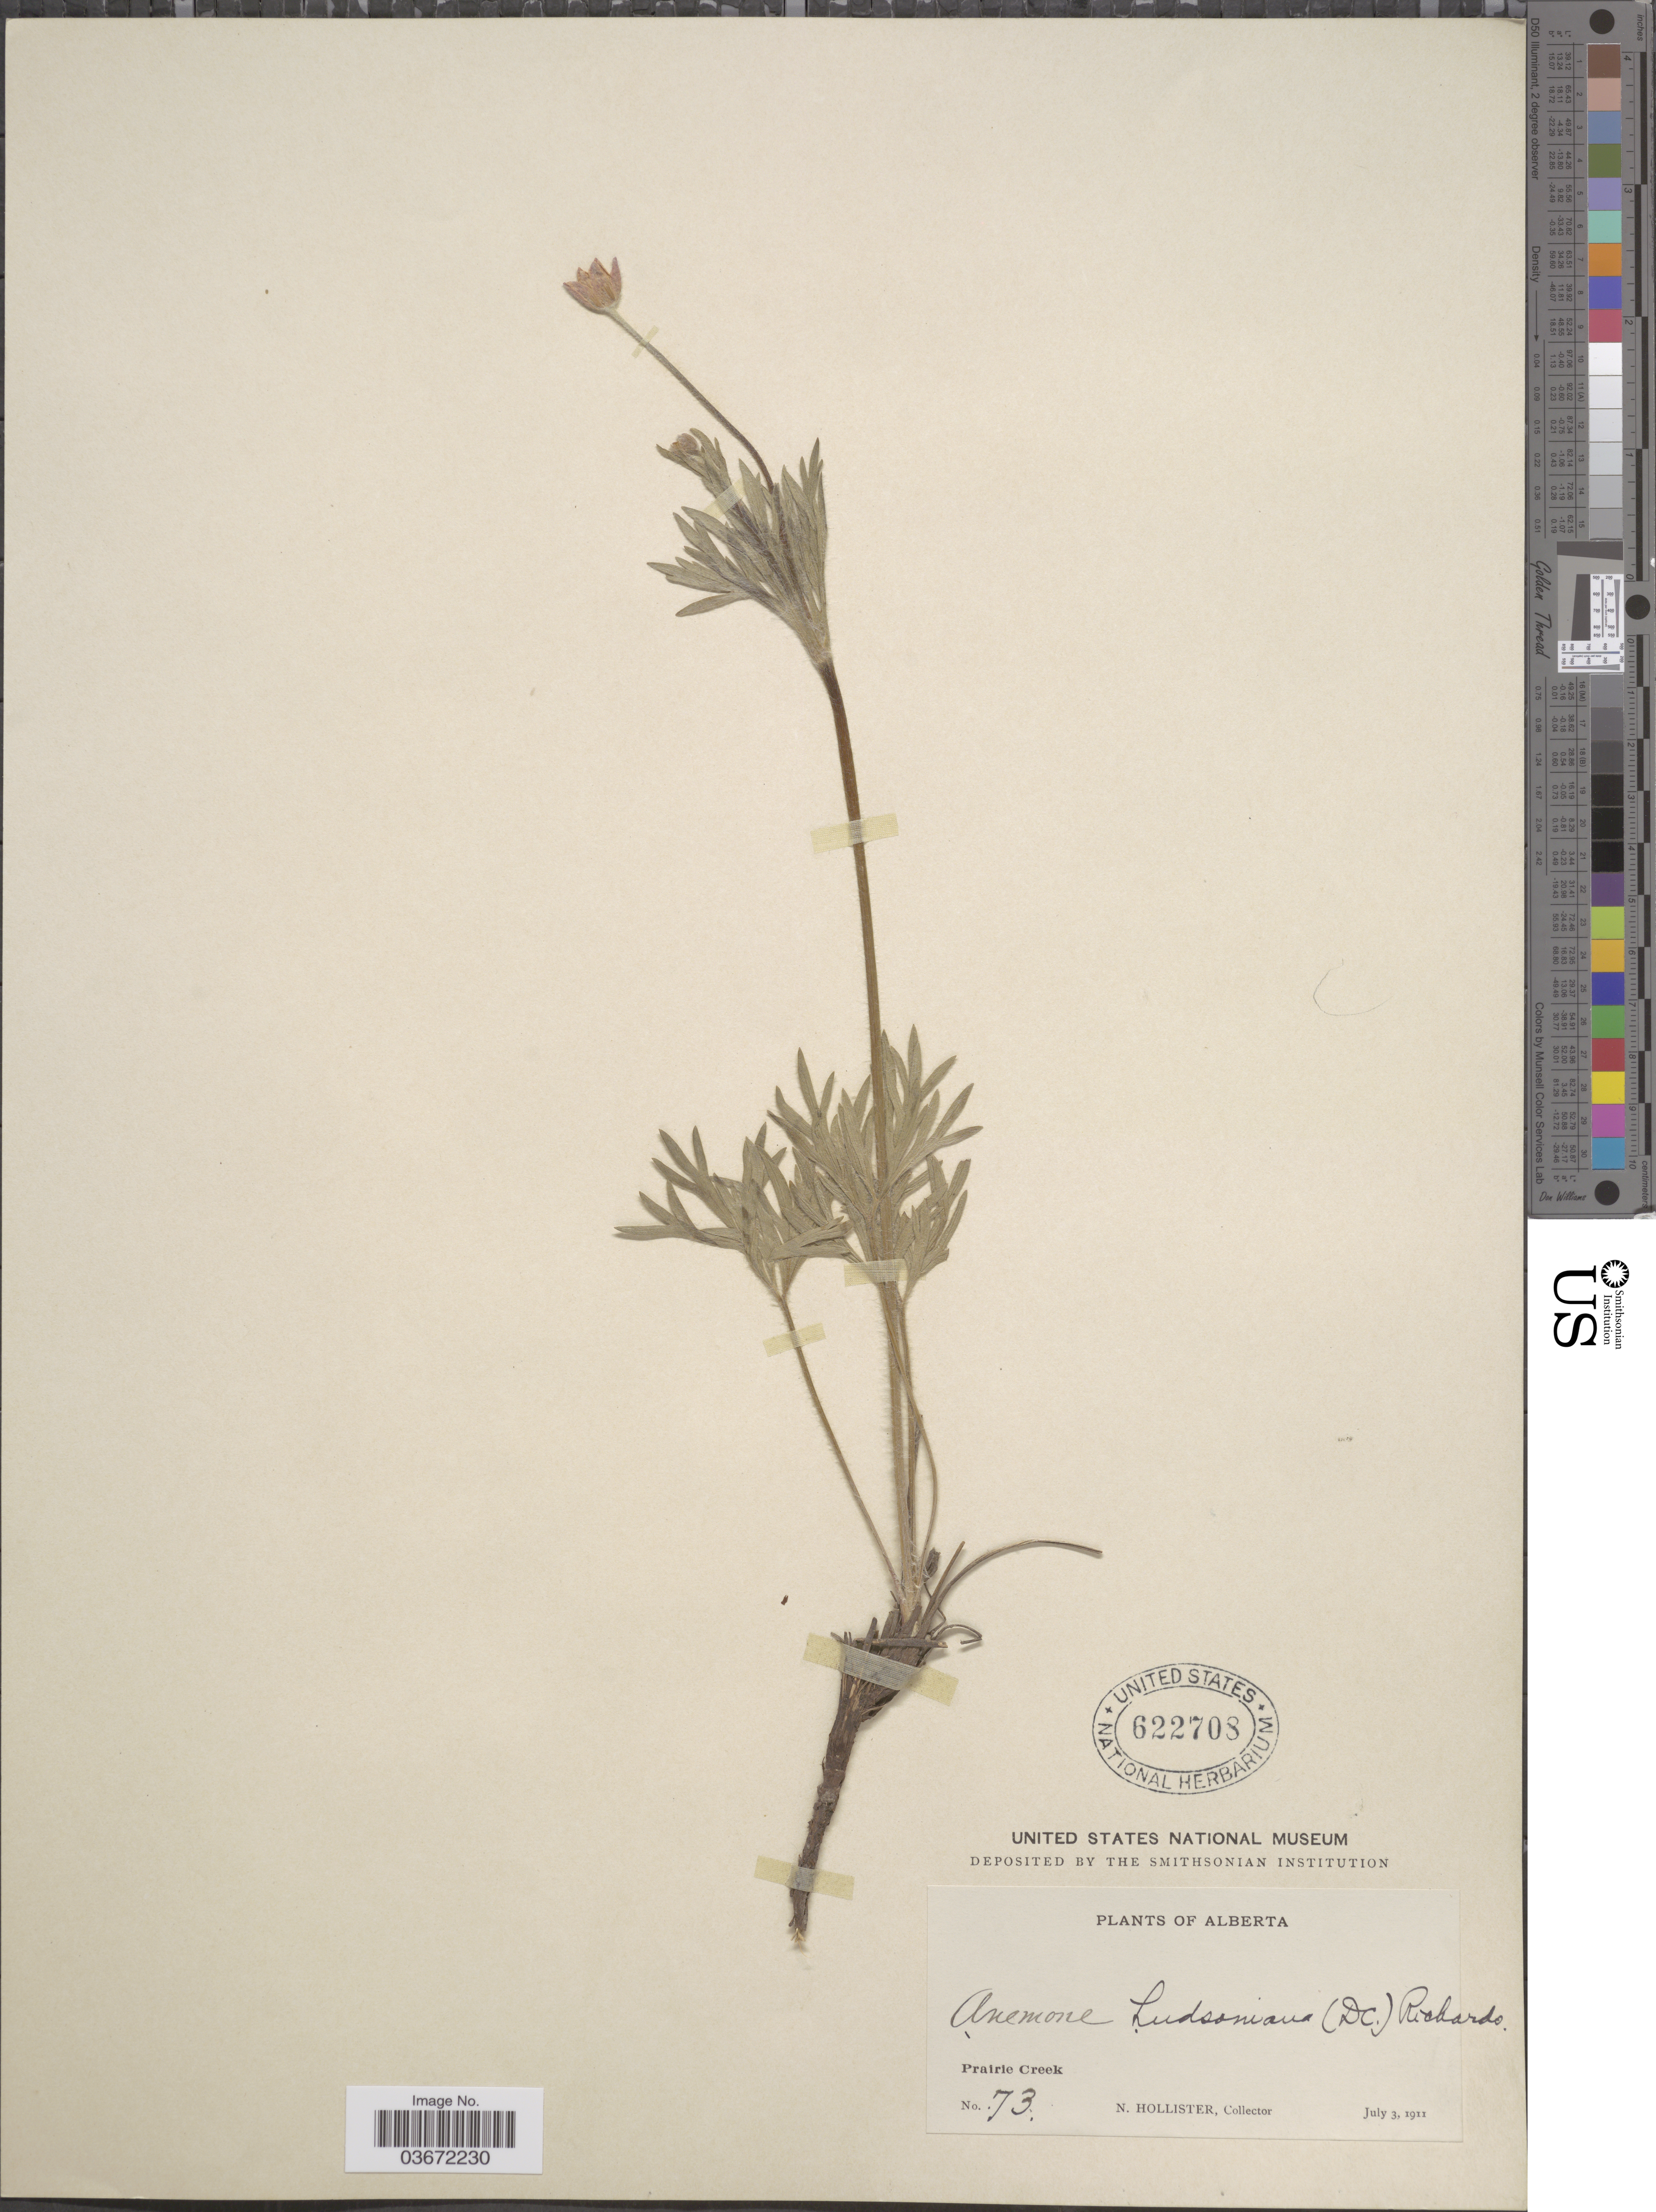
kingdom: Plantae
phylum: Tracheophyta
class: Magnoliopsida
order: Ranunculales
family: Ranunculaceae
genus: Anemone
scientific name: Anemone multifida var. hudsoniana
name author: DC.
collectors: N. Hollister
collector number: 73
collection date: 1911-07-03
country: Canada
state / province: Alberta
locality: Prairie Creek.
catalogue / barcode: US 622708